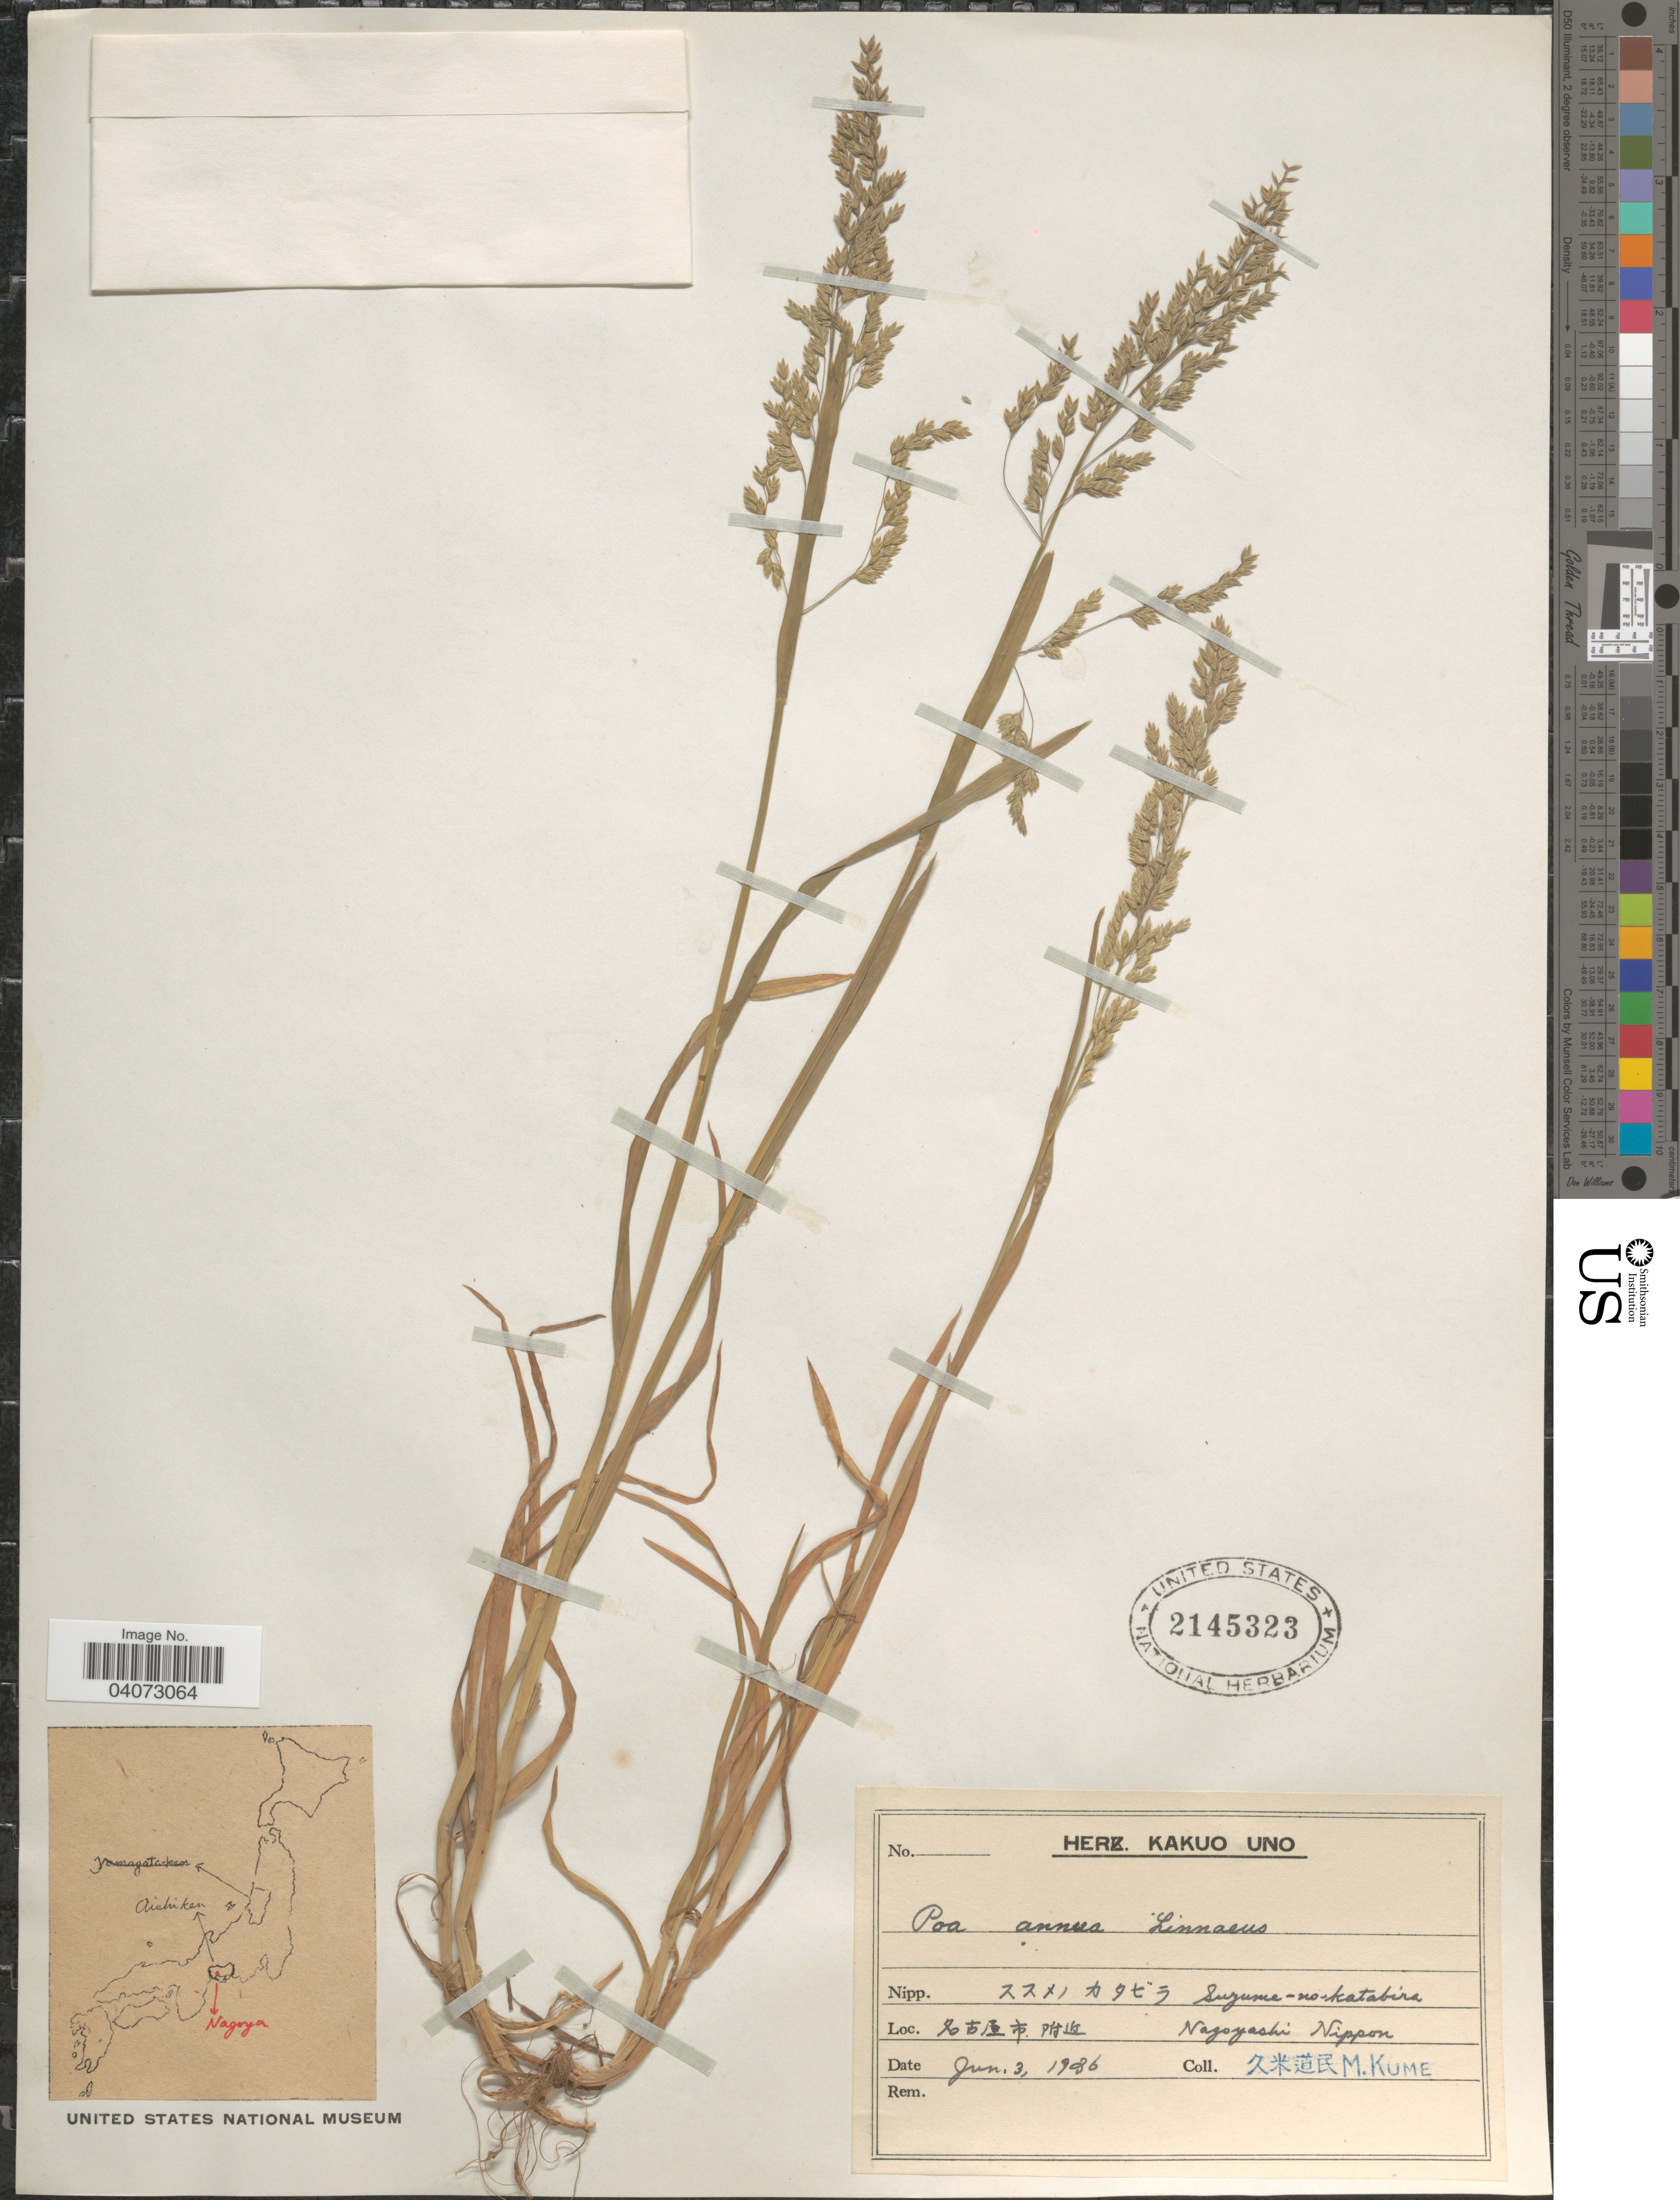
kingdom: Plantae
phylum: Tracheophyta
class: Liliopsida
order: Poales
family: Poaceae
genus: Poa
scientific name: Poa annua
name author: L.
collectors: M. Kume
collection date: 1936-06-03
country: Japan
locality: Nagoyashi Nippon.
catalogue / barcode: US 2145323